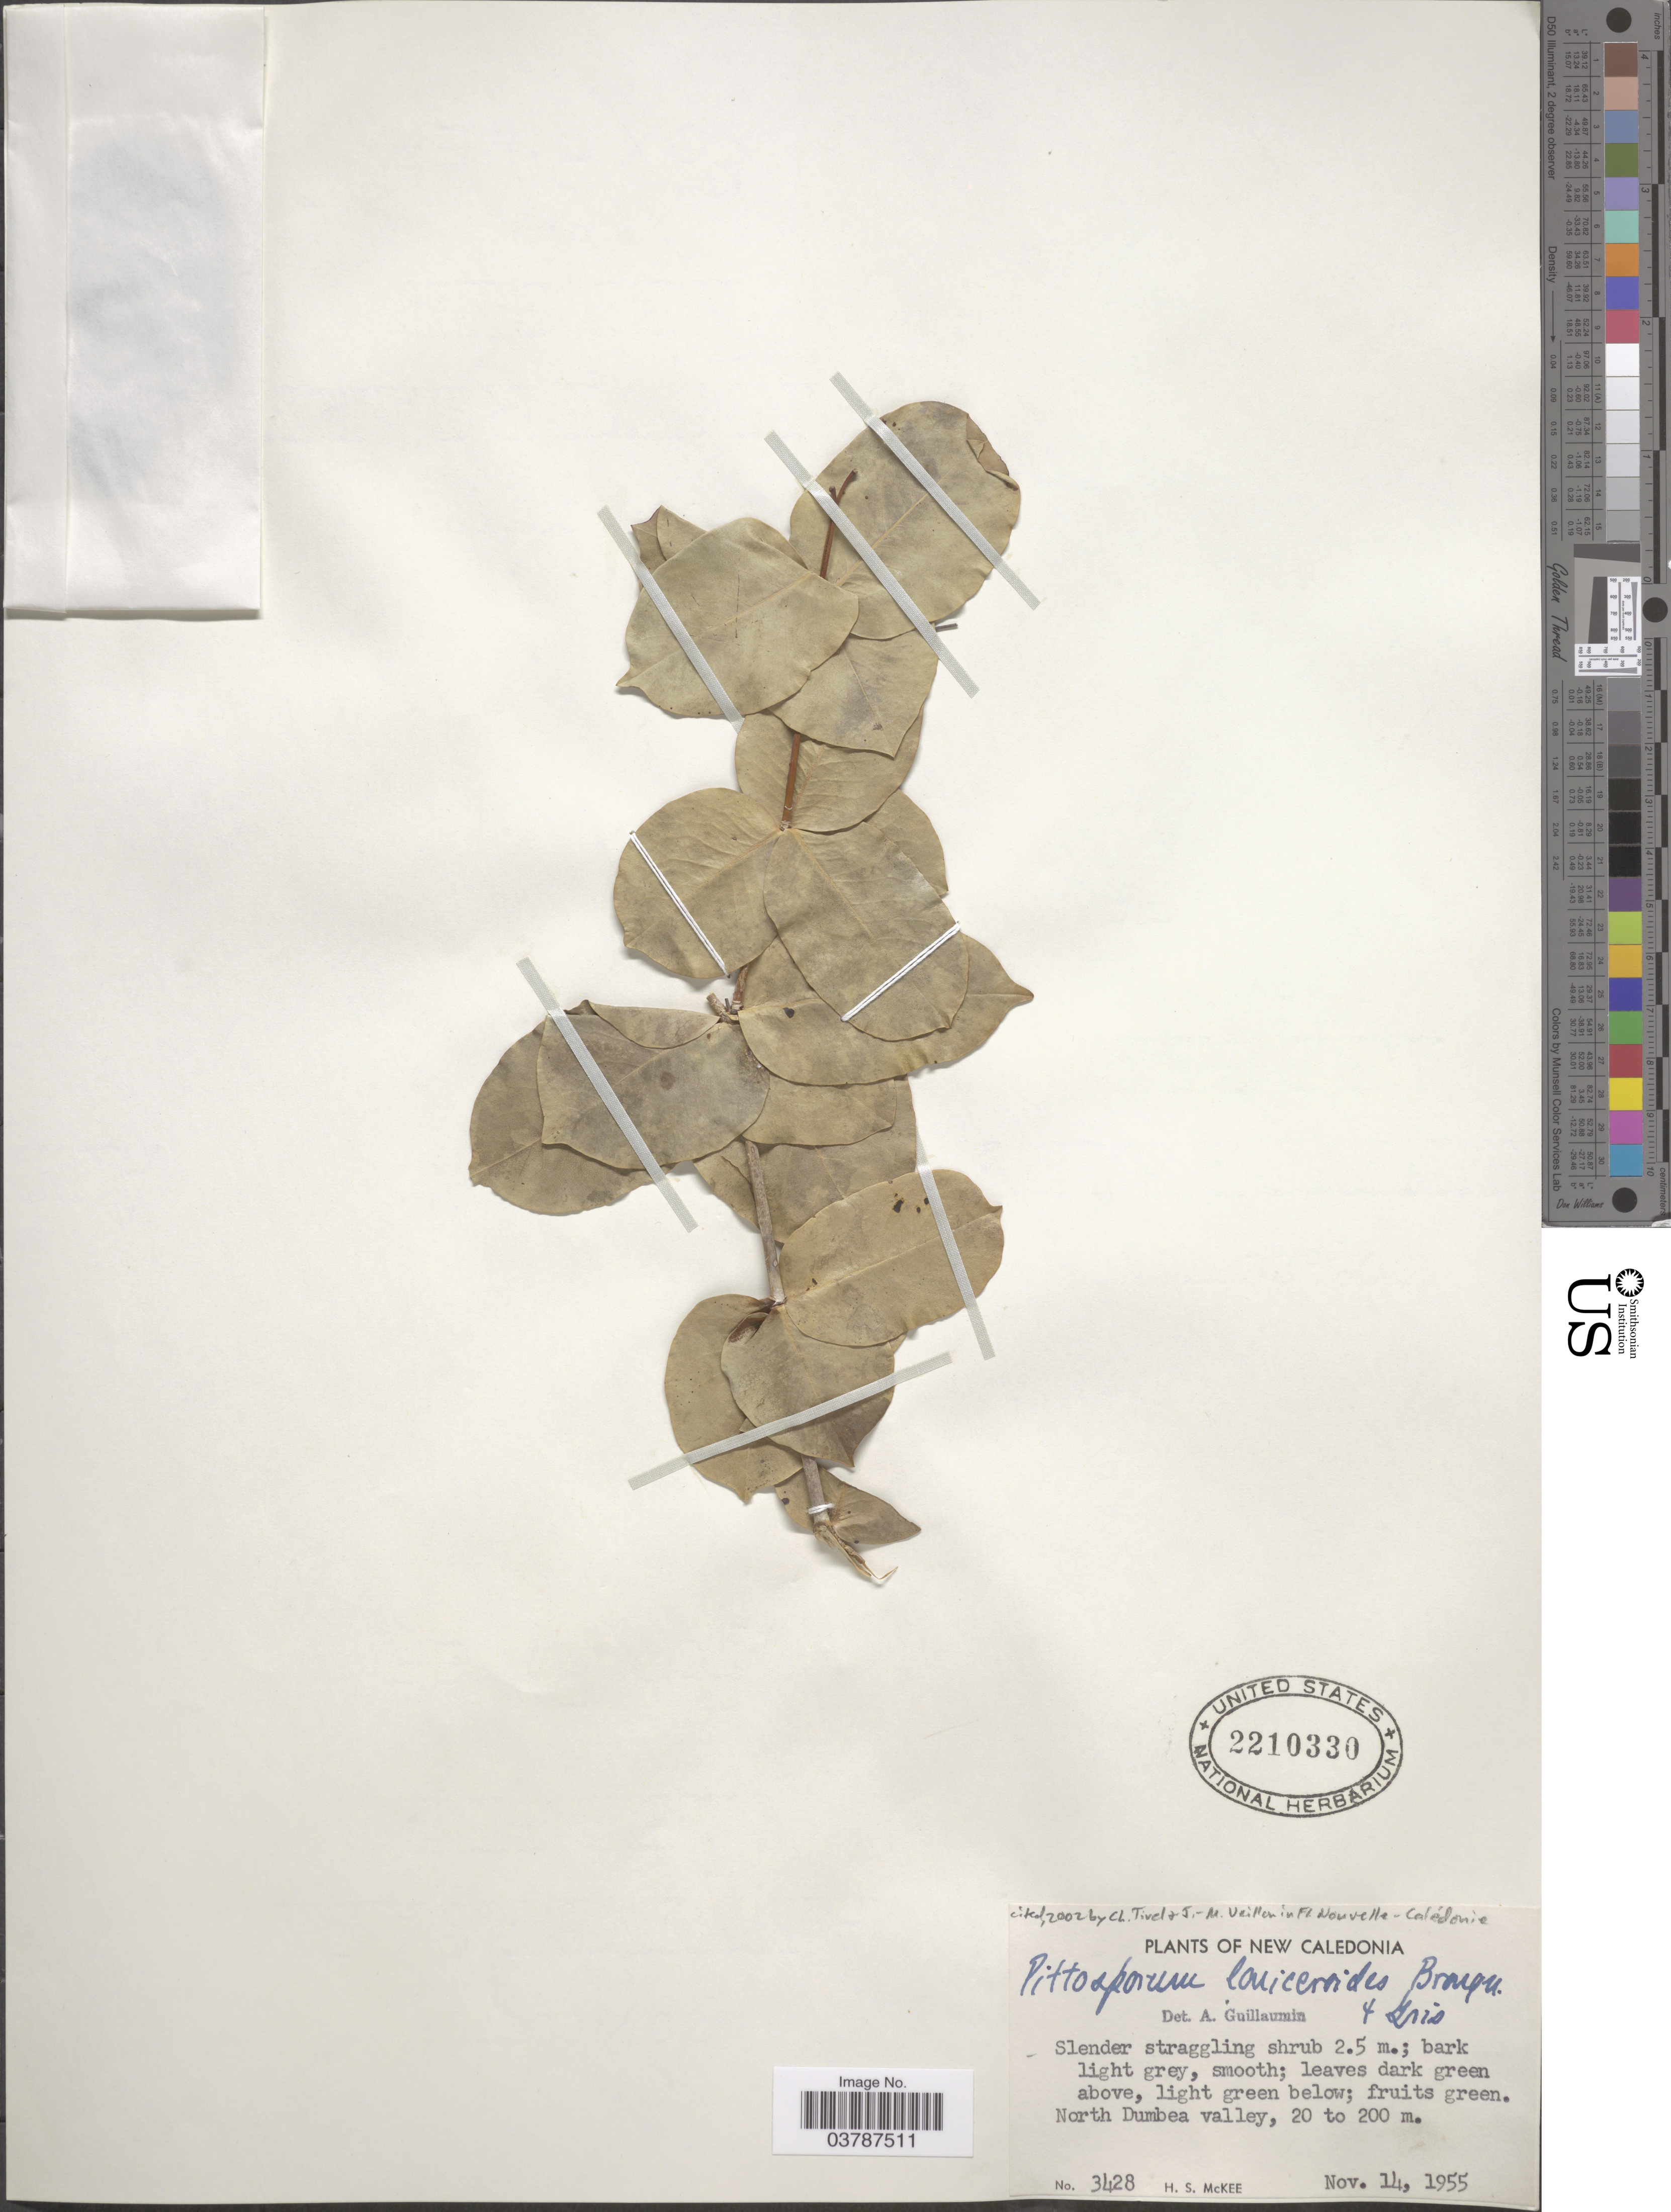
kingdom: Plantae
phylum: Tracheophyta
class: Magnoliopsida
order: Apiales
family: Pittosporaceae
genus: Pittosporum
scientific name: Pittosporum loniceroides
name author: Brongn. & Gris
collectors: H. S. McKee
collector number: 3428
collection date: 1955-11-14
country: New Caledonia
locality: North Dumbea valley.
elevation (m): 20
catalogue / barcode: US 2210330